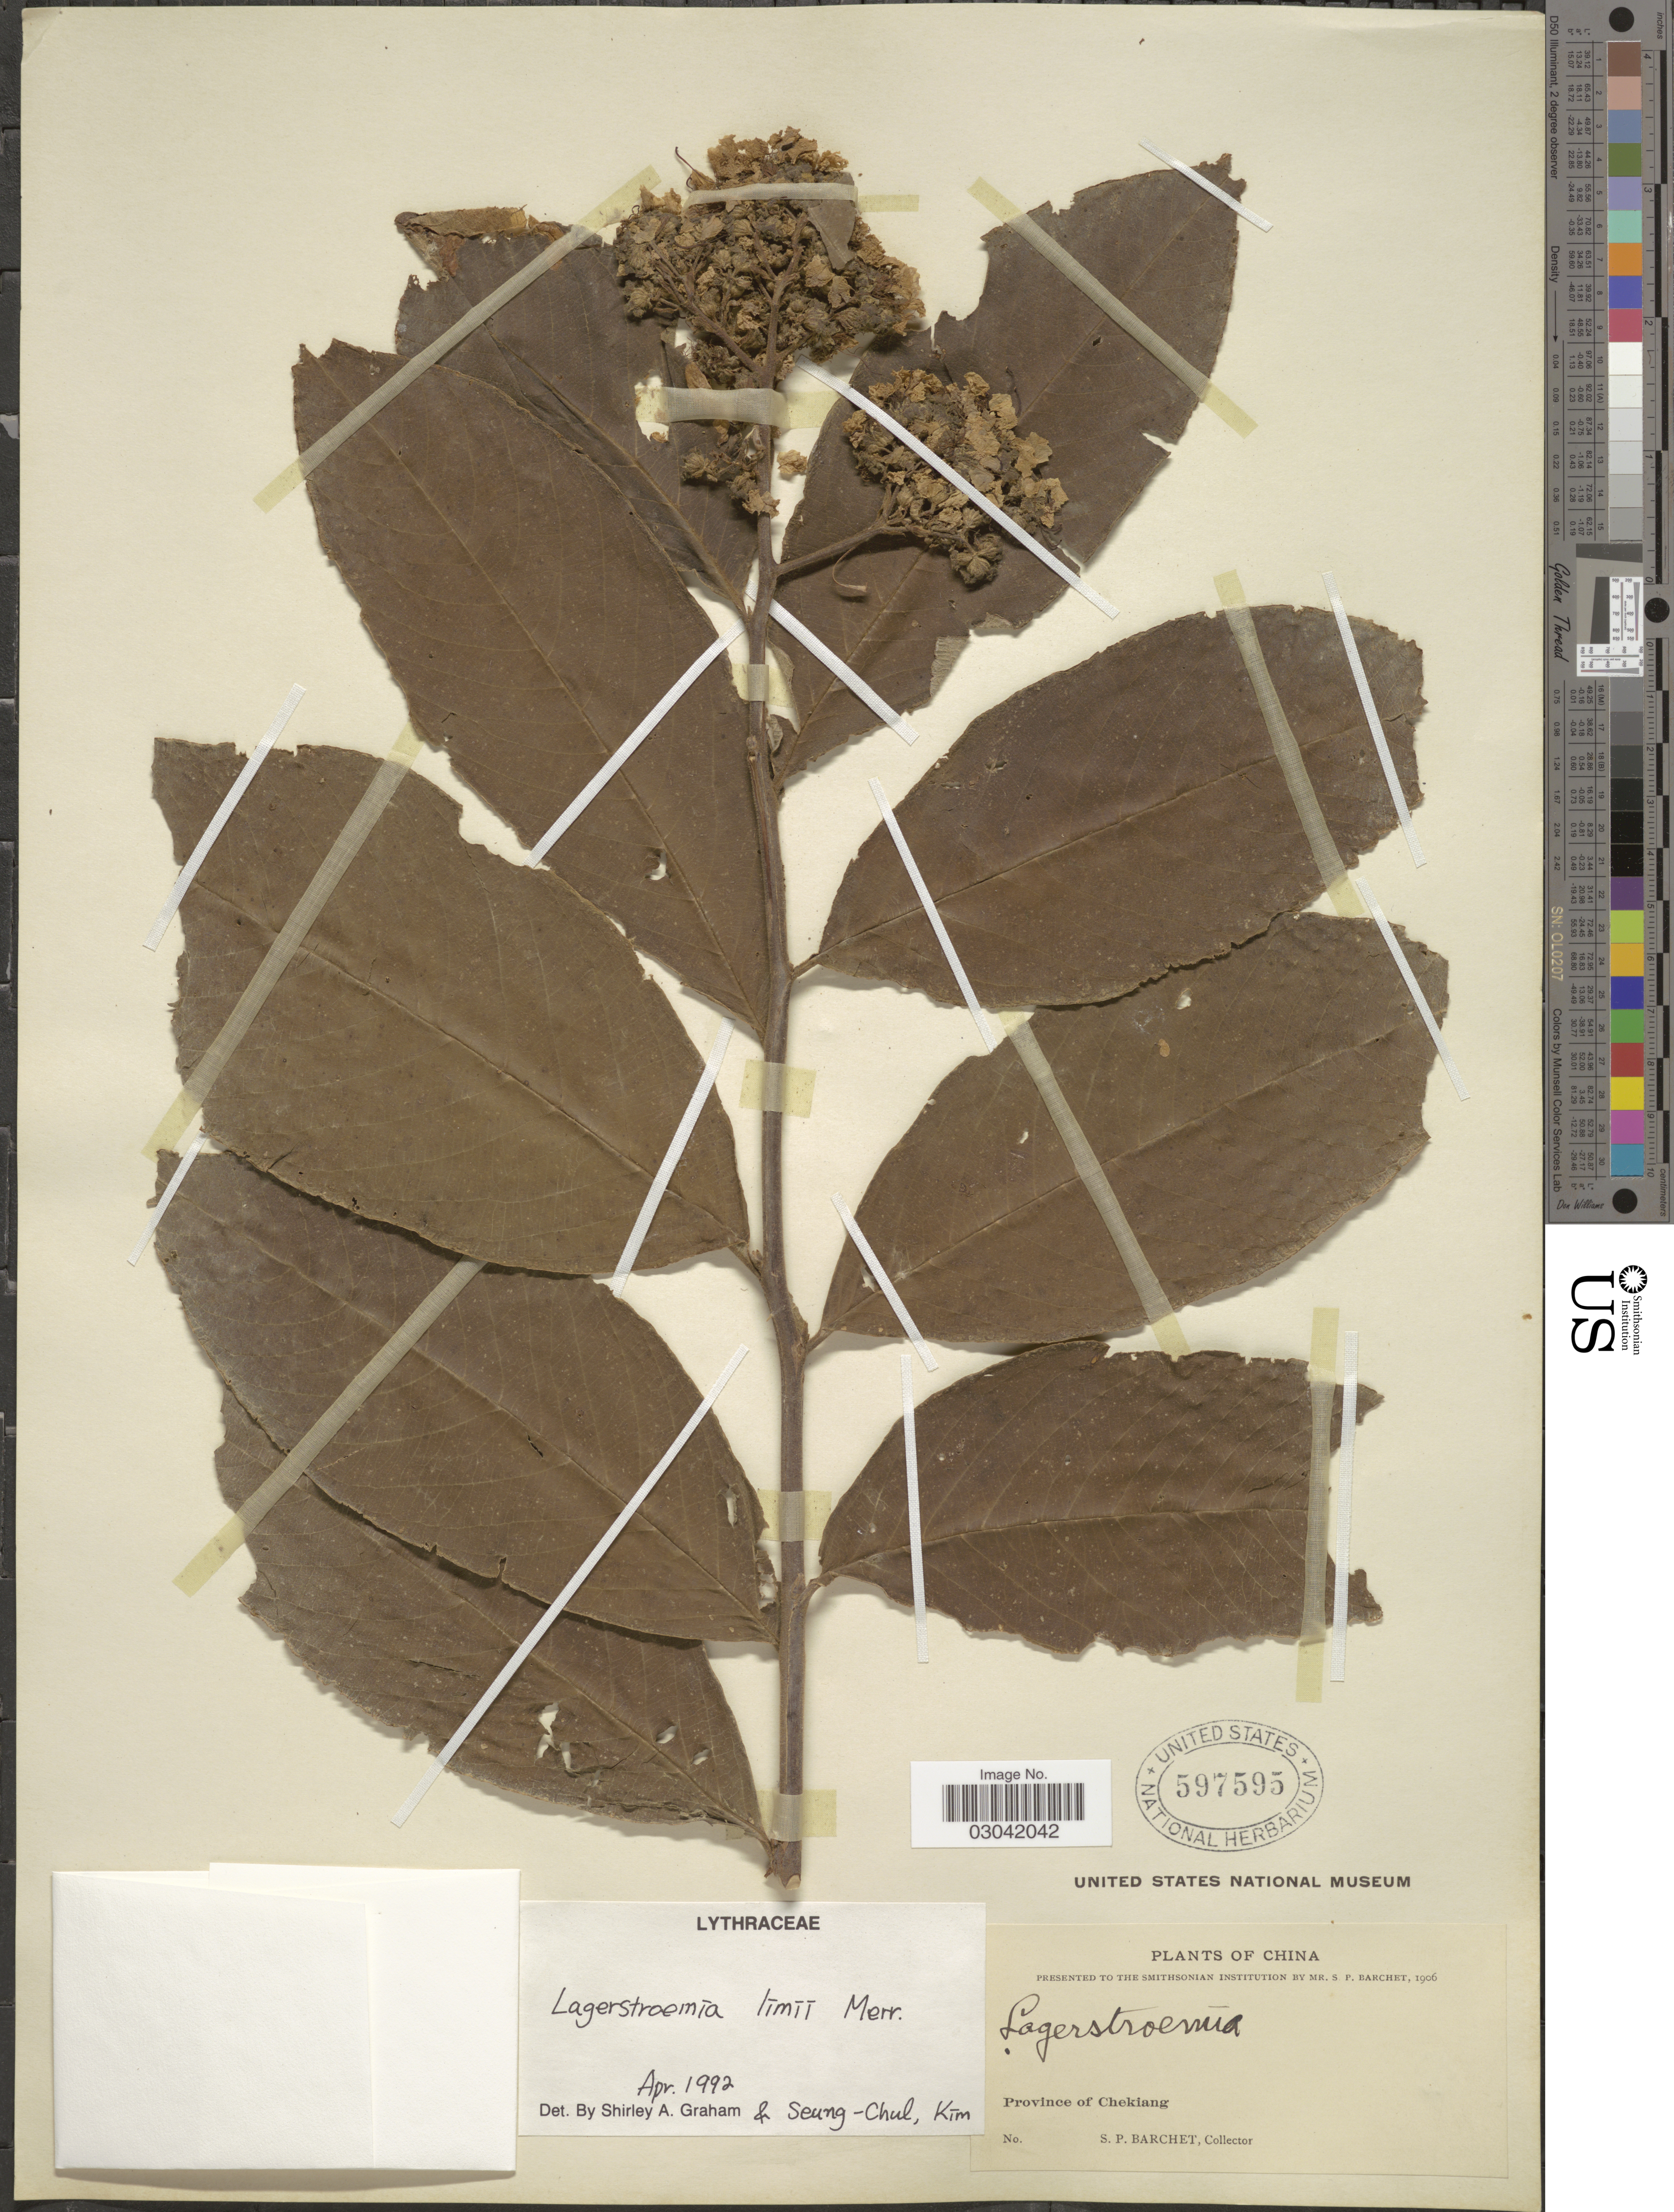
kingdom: Plantae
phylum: Tracheophyta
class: Magnoliopsida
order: Myrtales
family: Lythraceae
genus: Lagerstroemia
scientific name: Lagerstroemia limii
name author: Merr.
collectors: S. P. Barchet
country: China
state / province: Zhejiang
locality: Province of Chekiang.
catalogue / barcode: US 597595